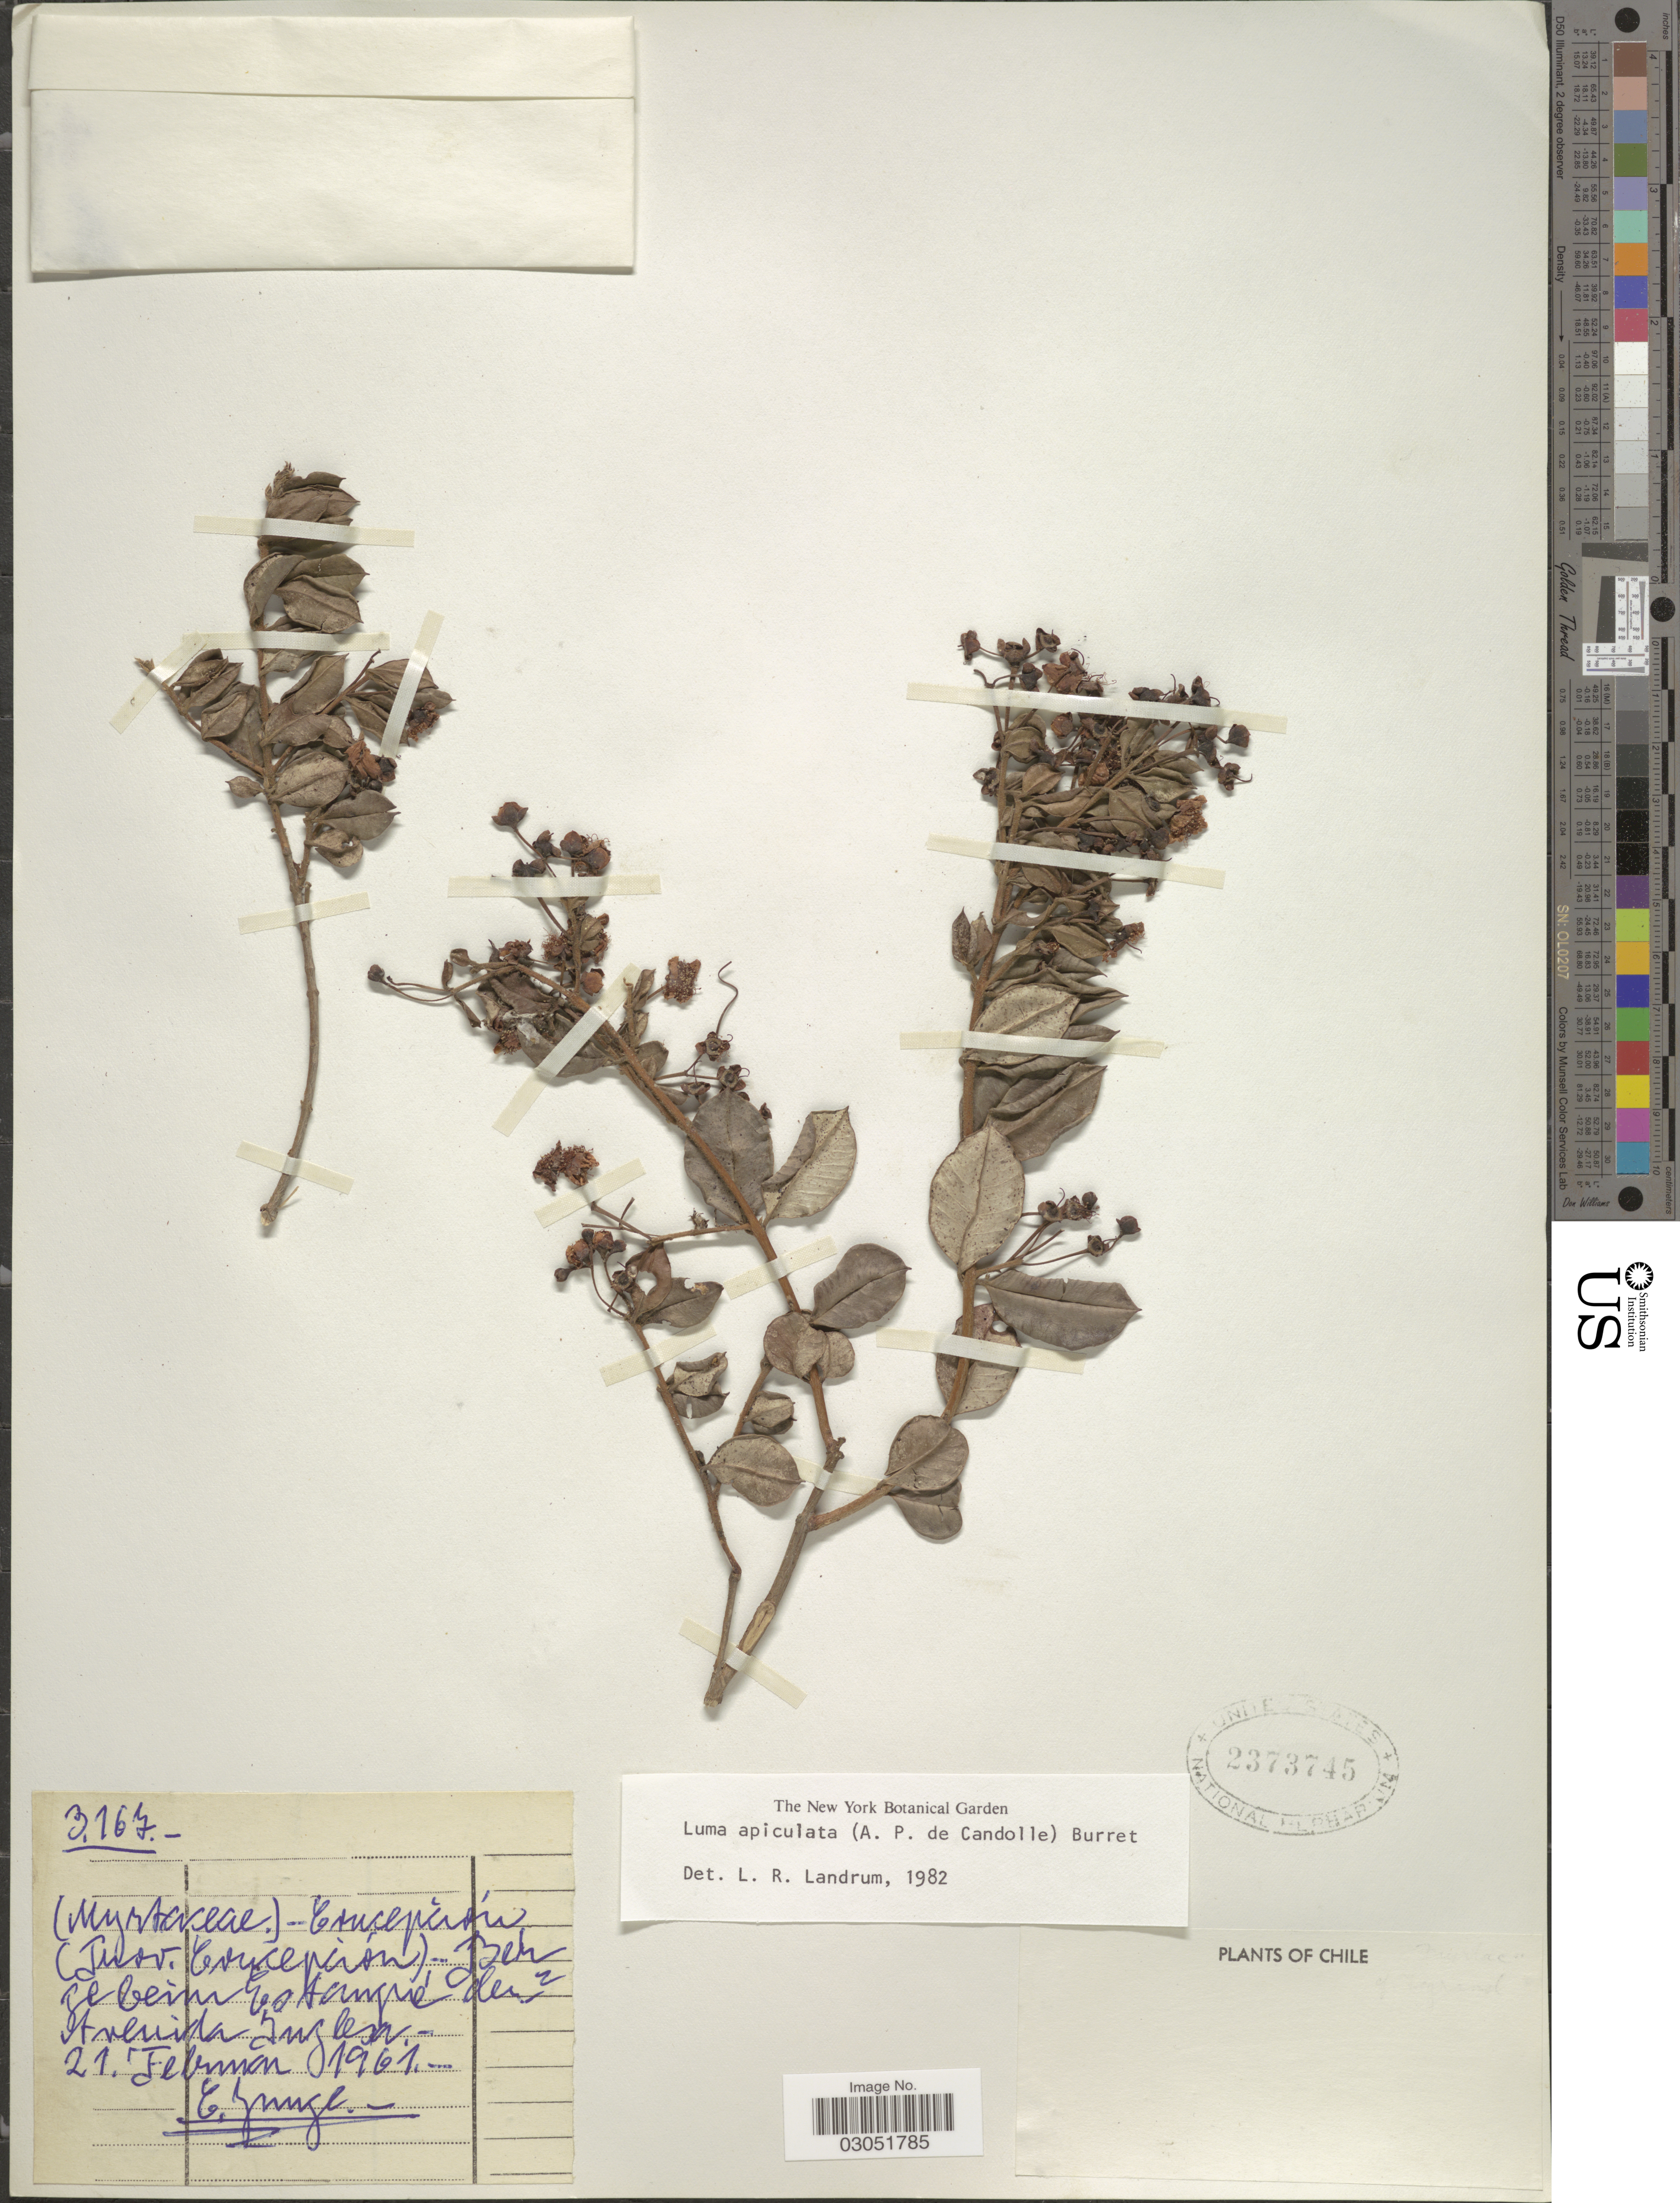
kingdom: Plantae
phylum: Tracheophyta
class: Magnoliopsida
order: Myrtales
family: Myrtaceae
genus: Luma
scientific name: Luma apiculata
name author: (DC.) Burret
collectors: C. Junge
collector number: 3167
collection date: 1961-02-21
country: Chile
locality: Conception (Prov. Concepcion) Berge beim Estanque der Avenida Inglesa.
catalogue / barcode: US 2373745